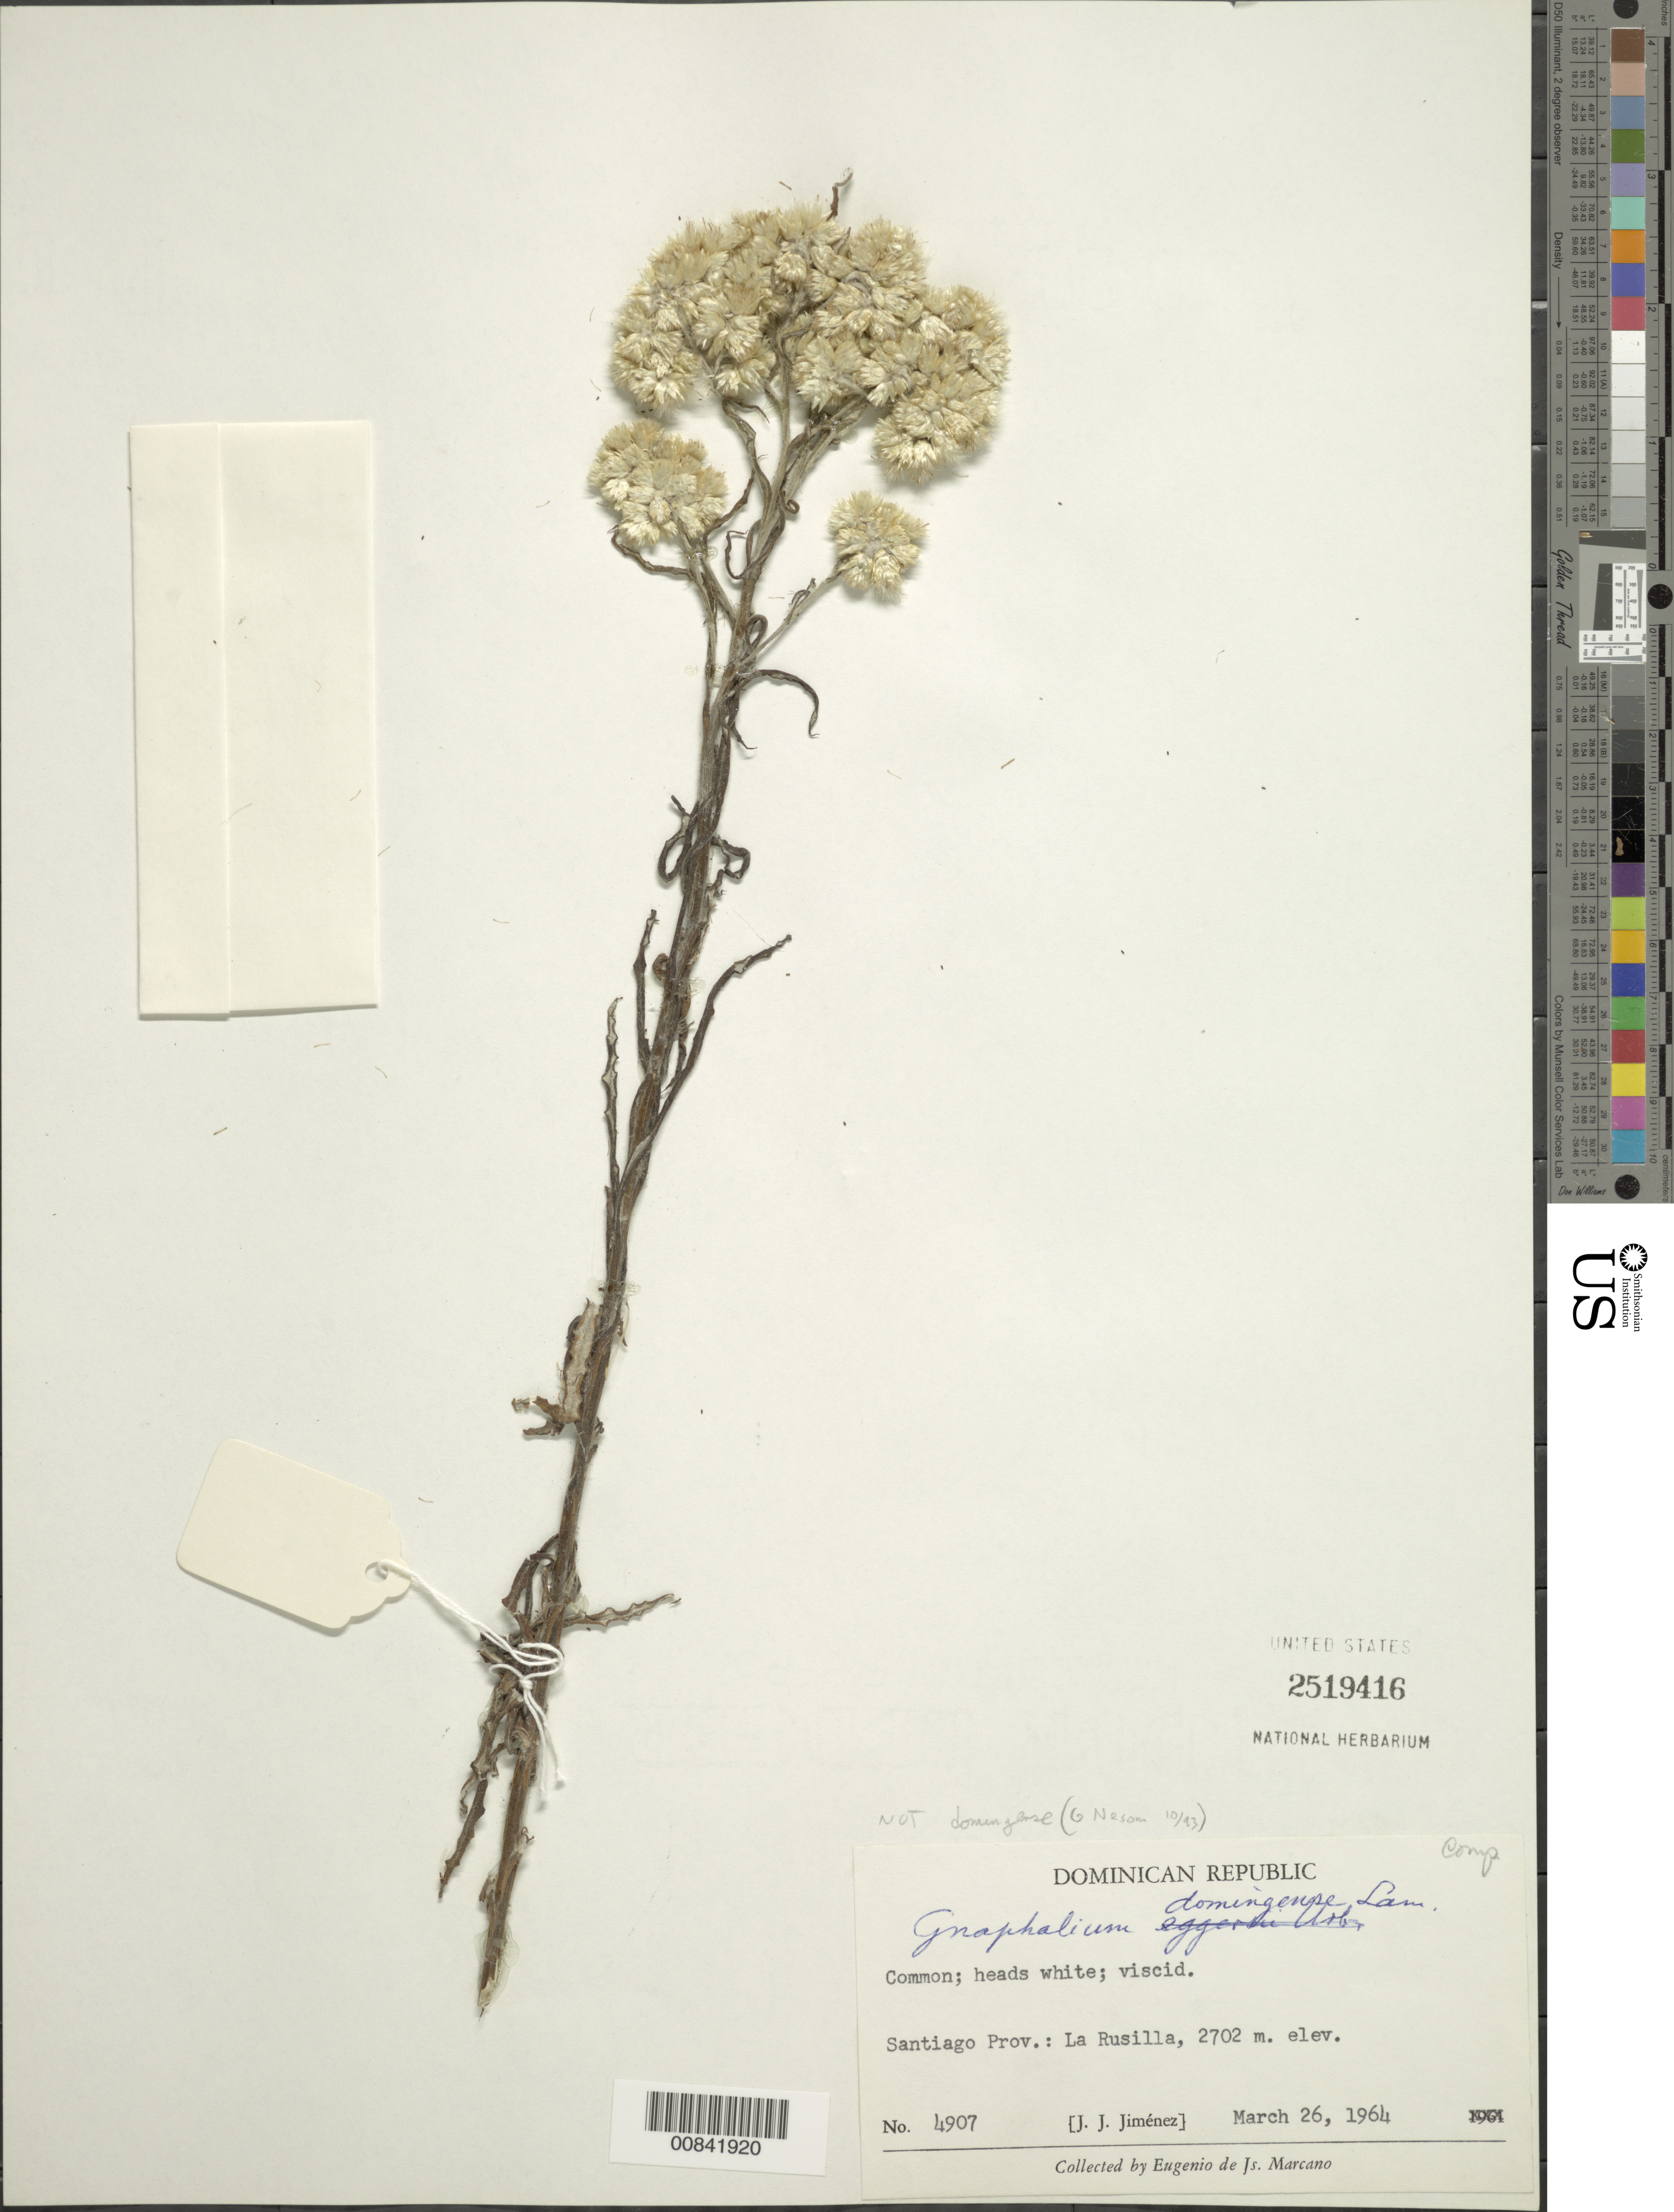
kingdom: Plantae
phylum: Tracheophyta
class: Magnoliopsida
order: Asterales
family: Asteraceae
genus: Pseudognaphalium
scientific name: Pseudognaphalium scythiphyllum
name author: G.L. Nesom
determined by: Nesom, Guy L.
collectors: J. J. Jiménez Almonte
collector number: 4907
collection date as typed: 26 Mar 1964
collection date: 1964-03-26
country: Dominican Republic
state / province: Santiago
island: Hispaniola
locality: La Rusilla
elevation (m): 2702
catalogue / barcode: US 2519416